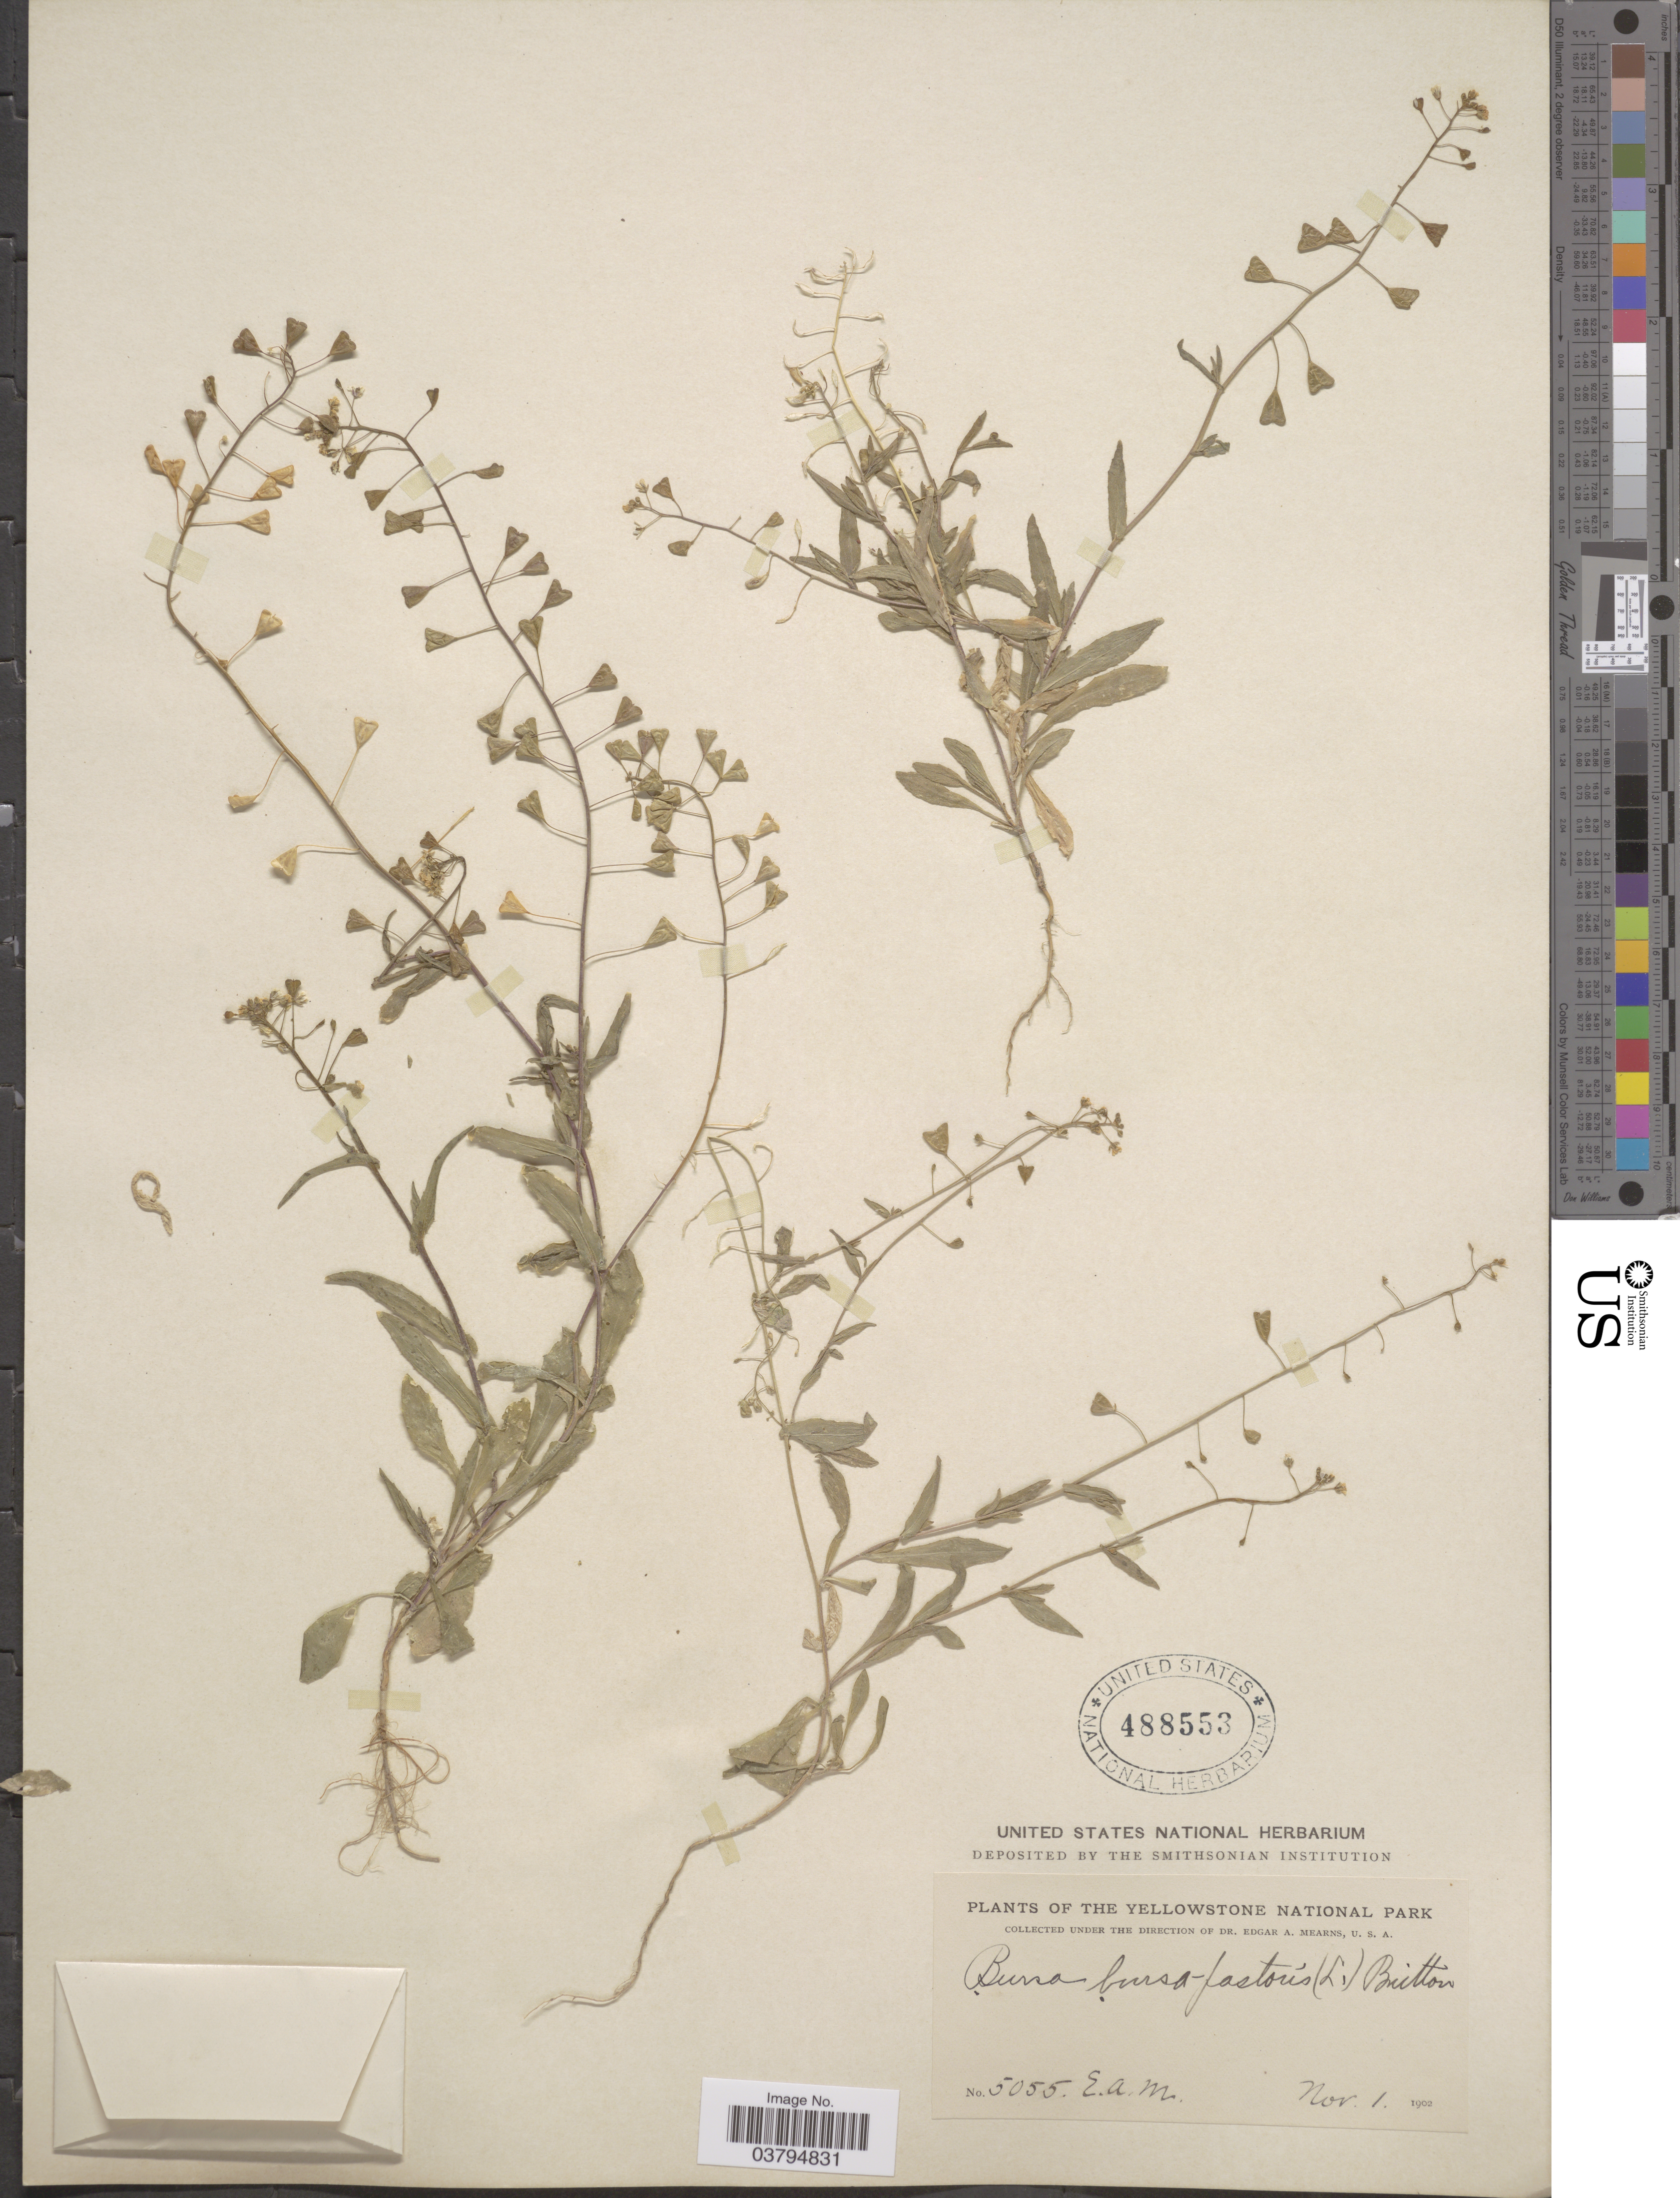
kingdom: Plantae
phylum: Tracheophyta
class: Magnoliopsida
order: Brassicales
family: Brassicaceae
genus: Capsella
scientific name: Capsella bursa-pastoris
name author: (L.) Medik.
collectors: E. A. Mearns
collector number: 5055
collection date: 1902-11-01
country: United States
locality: The Yellowstone National Park.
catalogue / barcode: US 488553